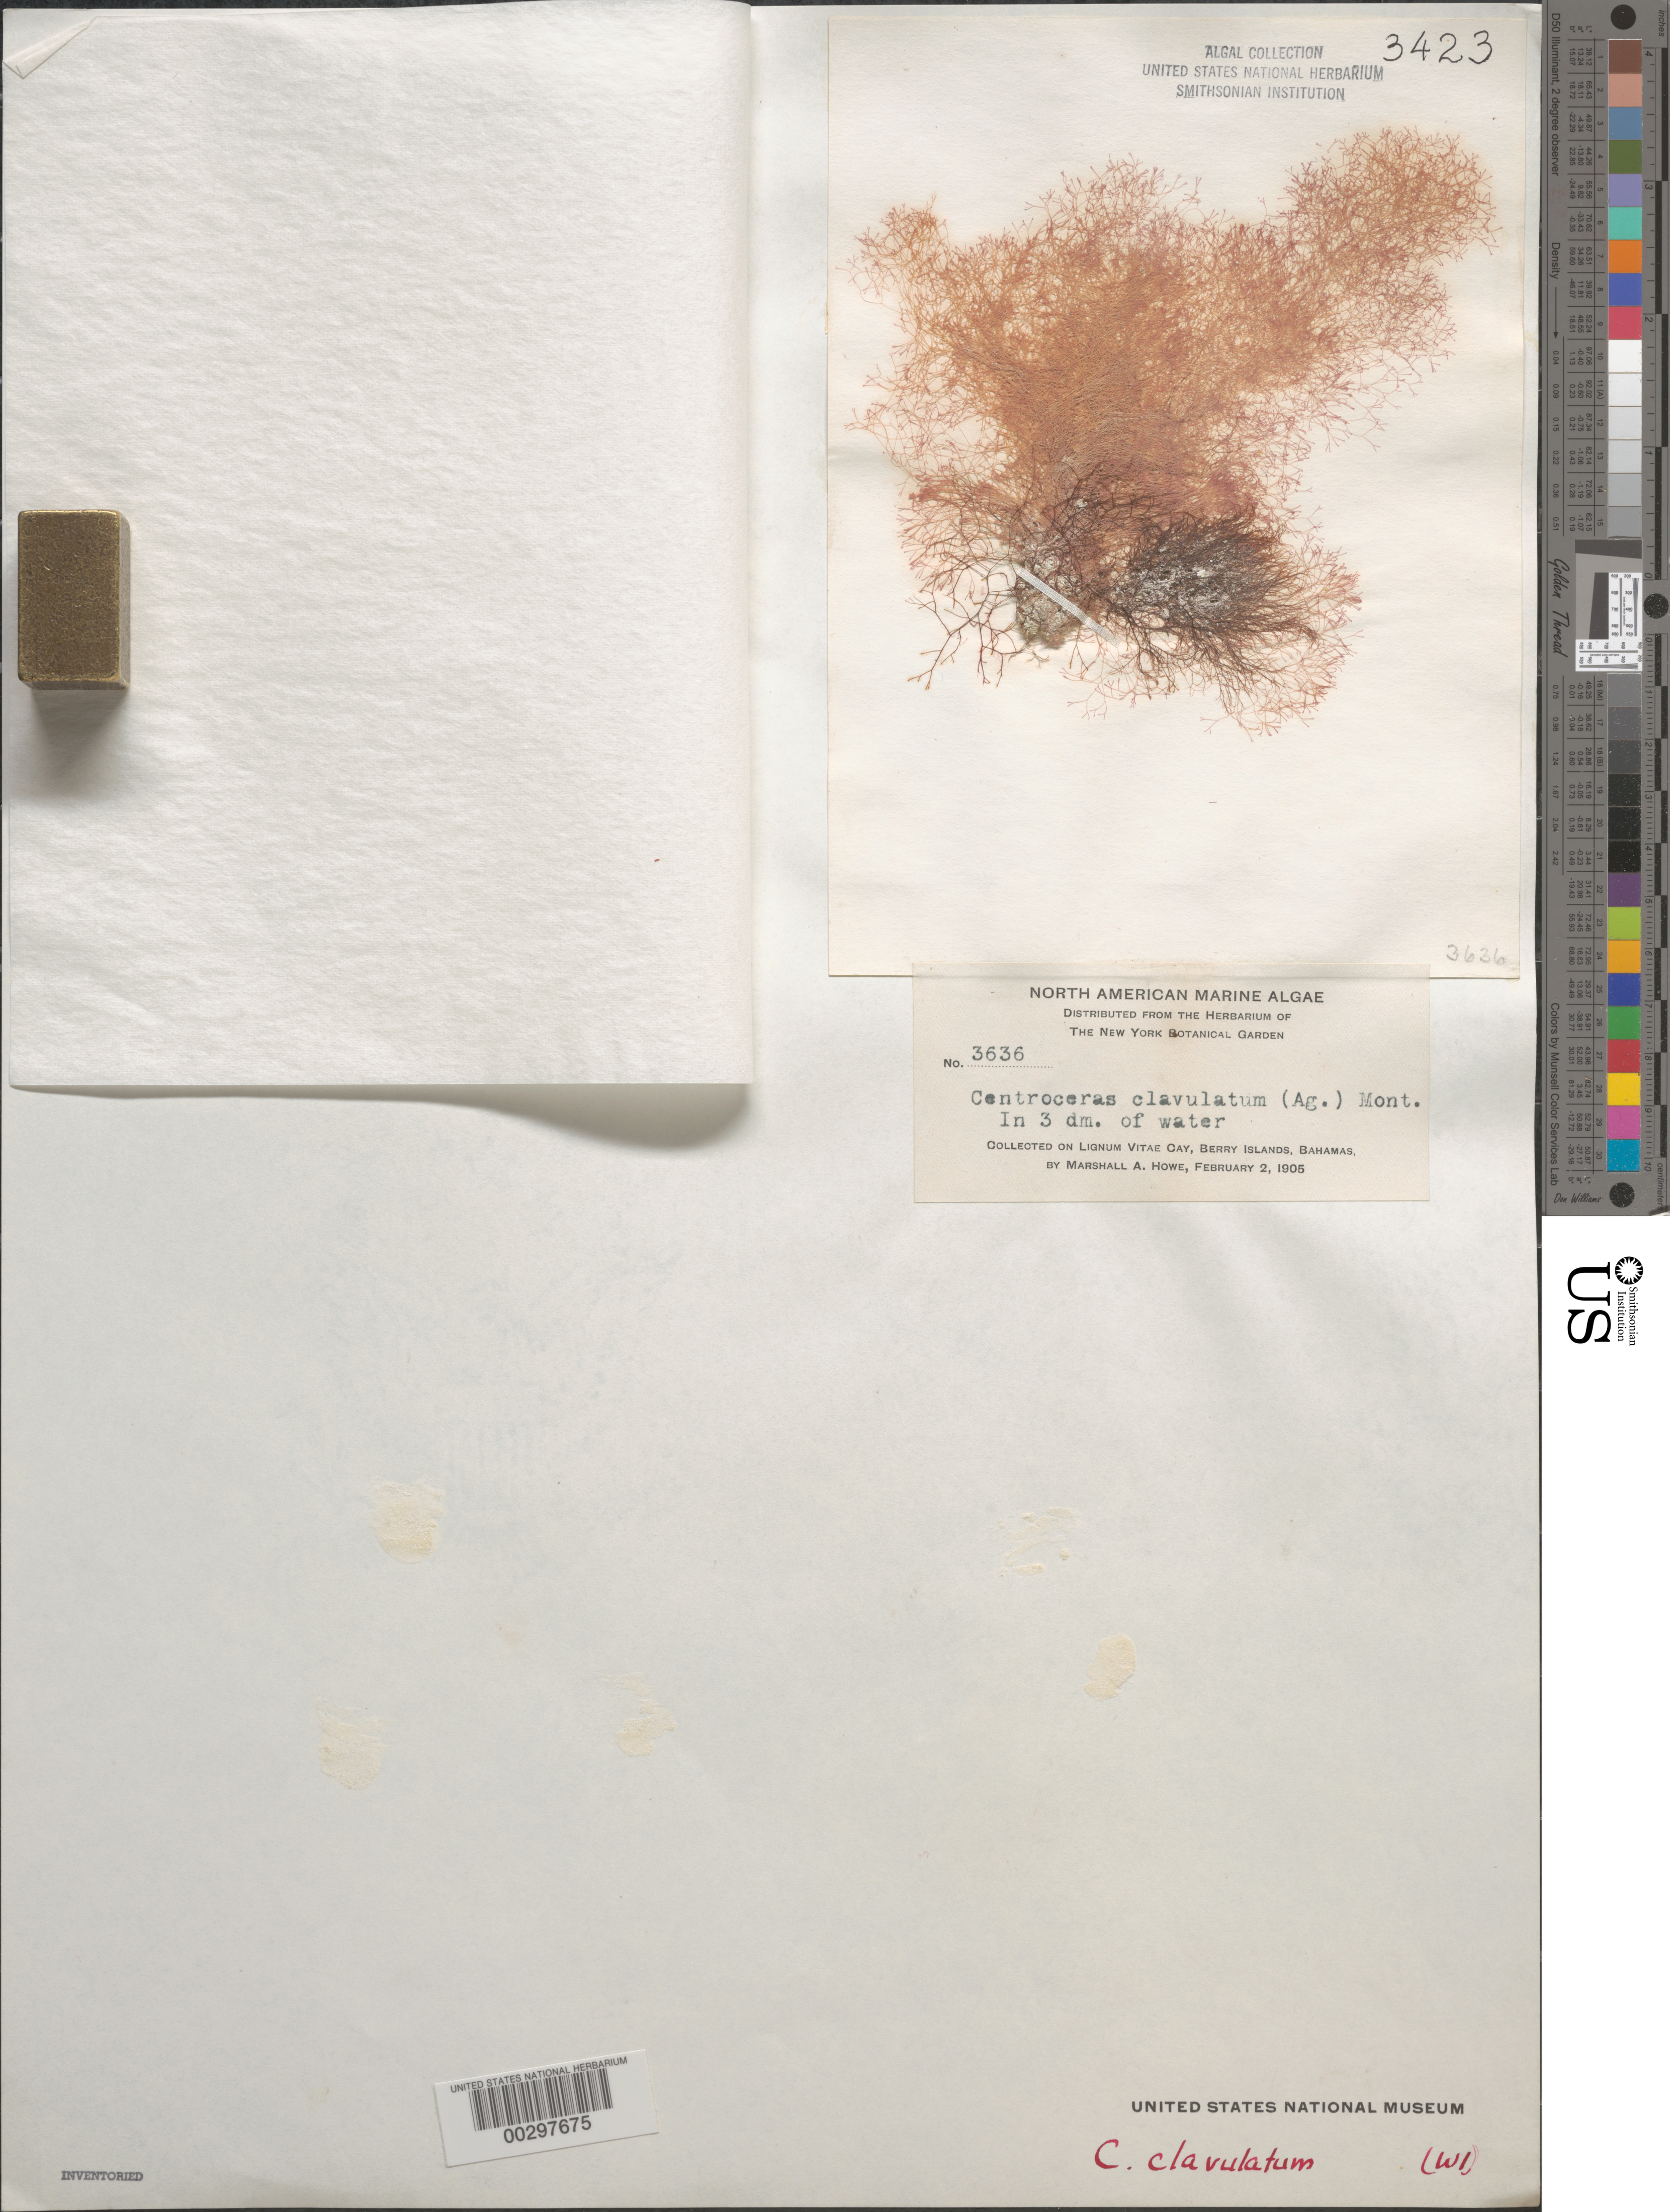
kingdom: Plantae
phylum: Rhodophyta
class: Florideophyceae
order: Ceramiales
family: Ceramiaceae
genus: Centroceras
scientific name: Centroceras clavulatum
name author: (C. Agardh) Mont.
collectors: M. A. Howe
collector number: MAH 3636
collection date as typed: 02 Feb 1905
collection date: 1905-02-02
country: Bahamas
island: Lignum Vitae Cay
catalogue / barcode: US 3423